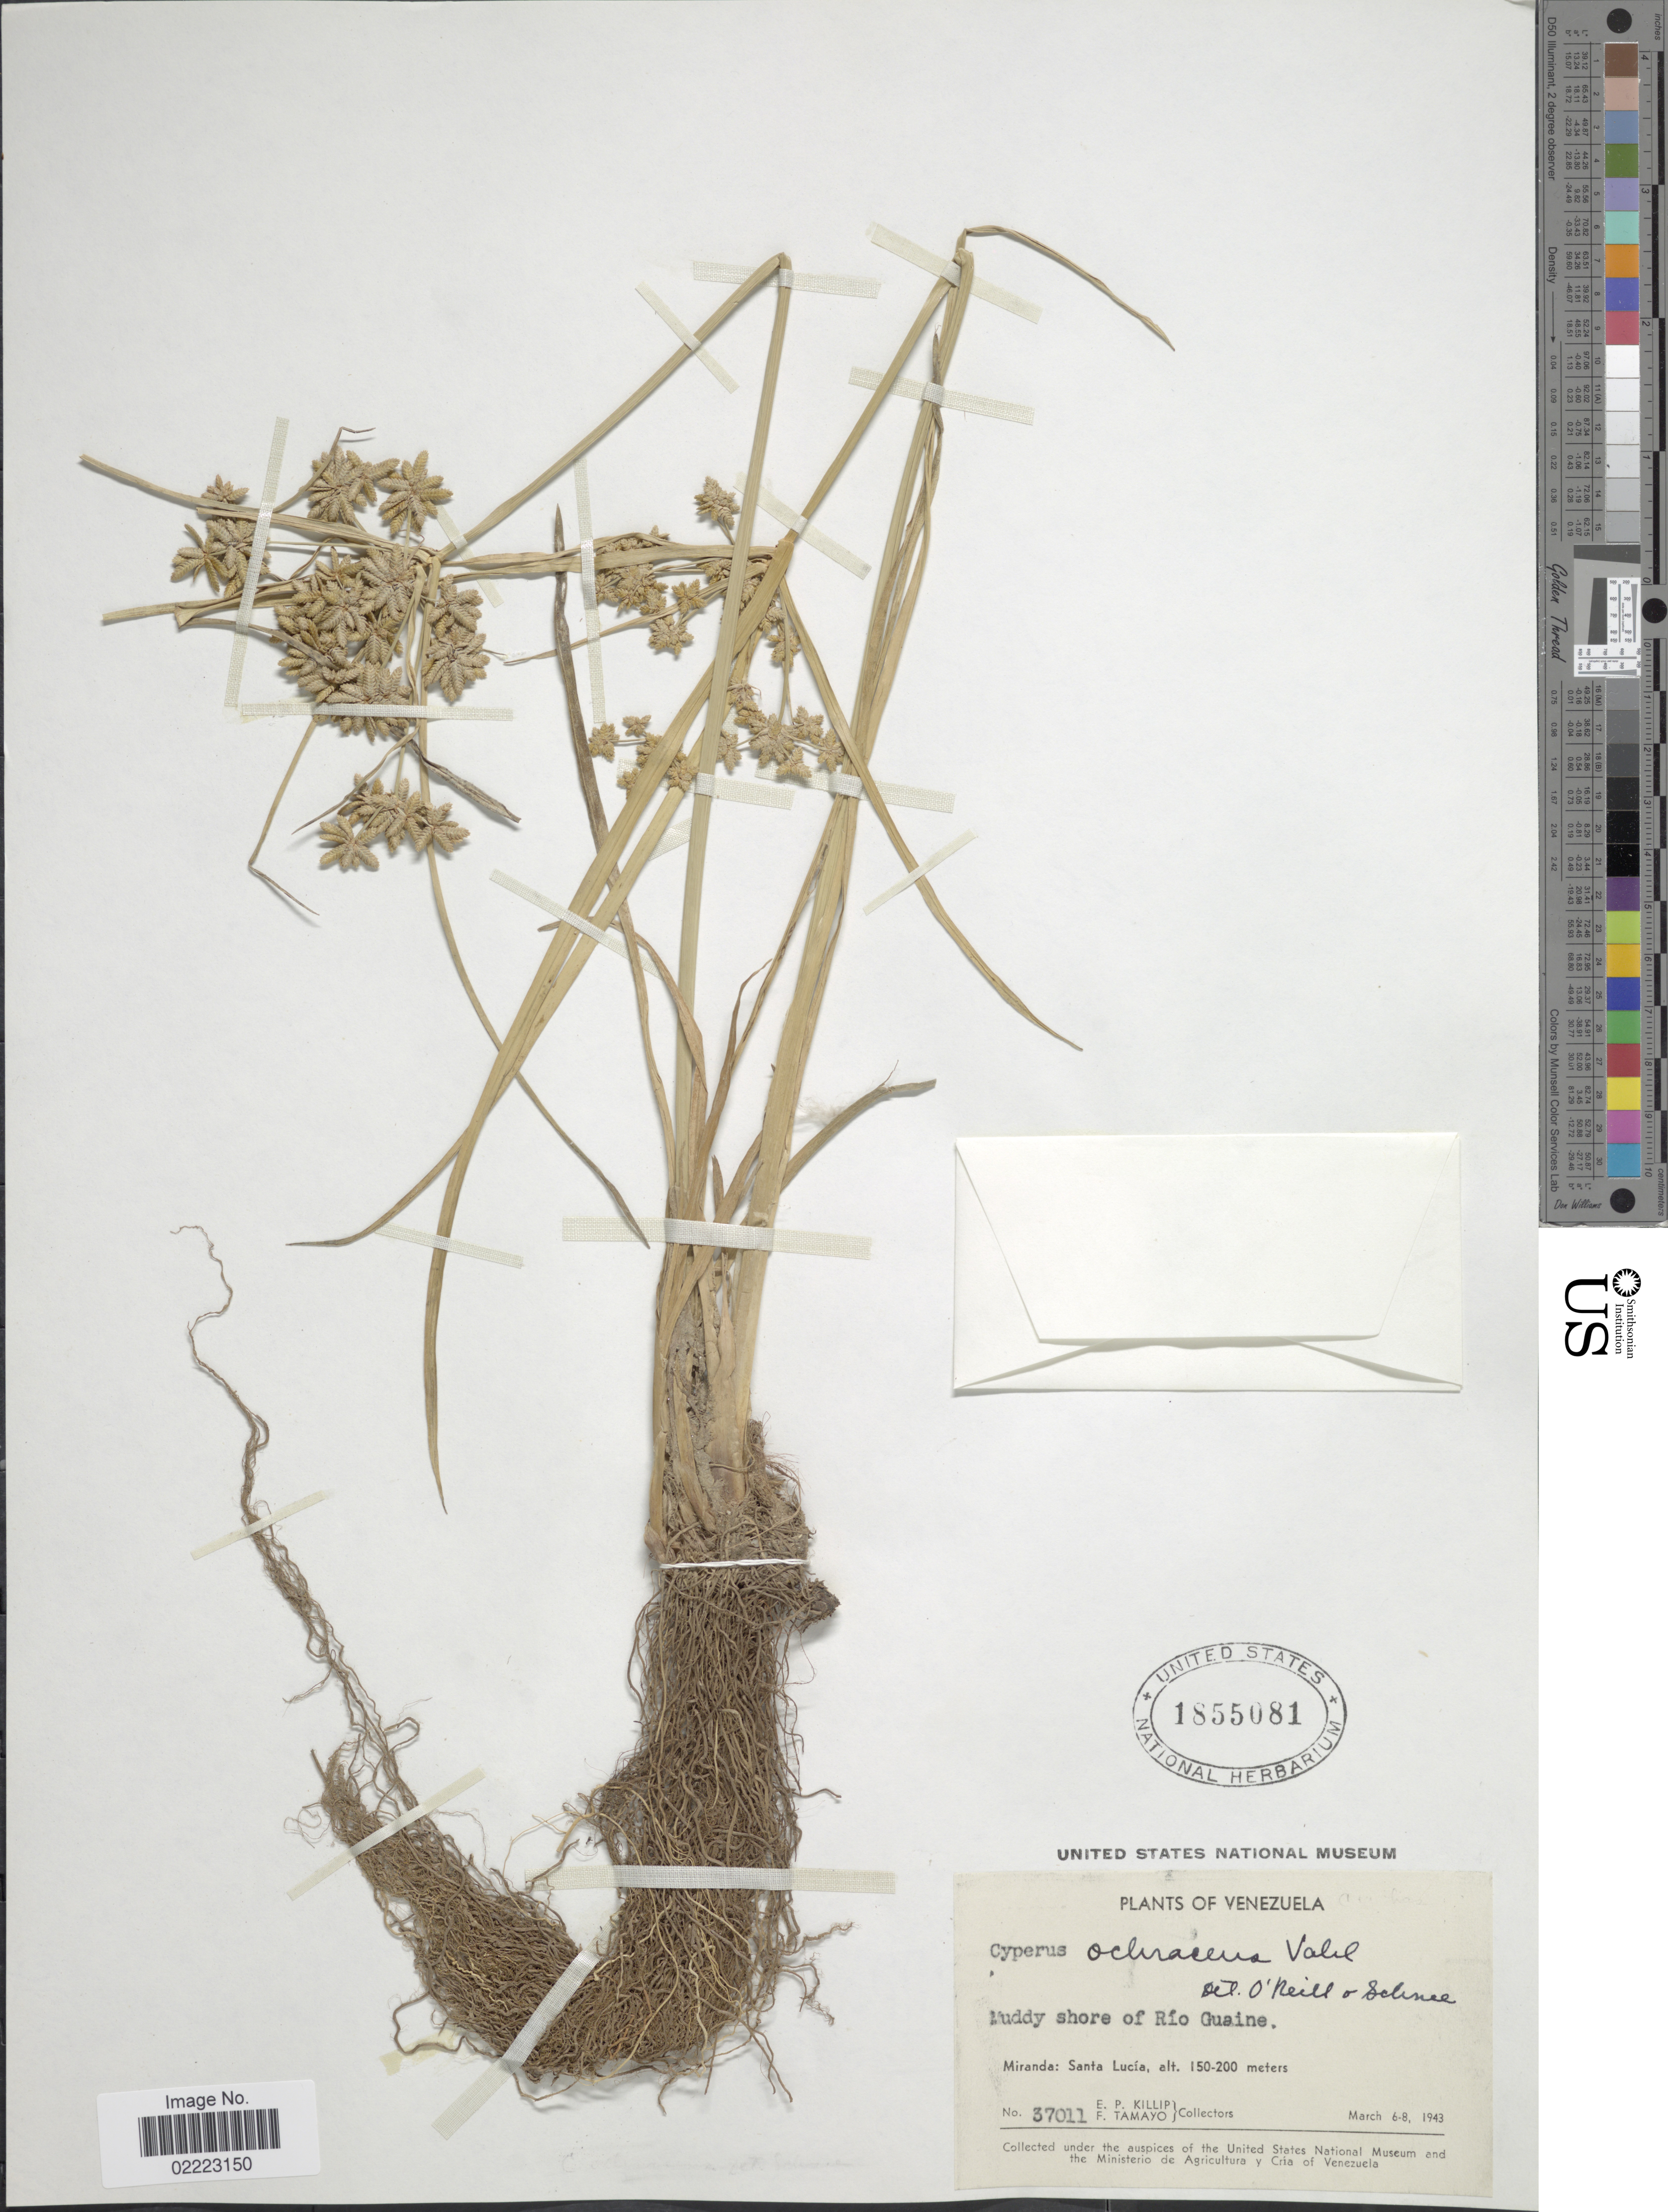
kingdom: Plantae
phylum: Tracheophyta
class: Liliopsida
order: Poales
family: Cyperaceae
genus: Cyperus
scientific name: Cyperus ochraceus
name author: Vahl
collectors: E. P. Killip & F. Tamayo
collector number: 37011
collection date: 1943-03-06/1943-03-08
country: Venezuela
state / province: Miranda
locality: Muddy shore of Río Guaine, Santa Lucía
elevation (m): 150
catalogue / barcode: US 1855081